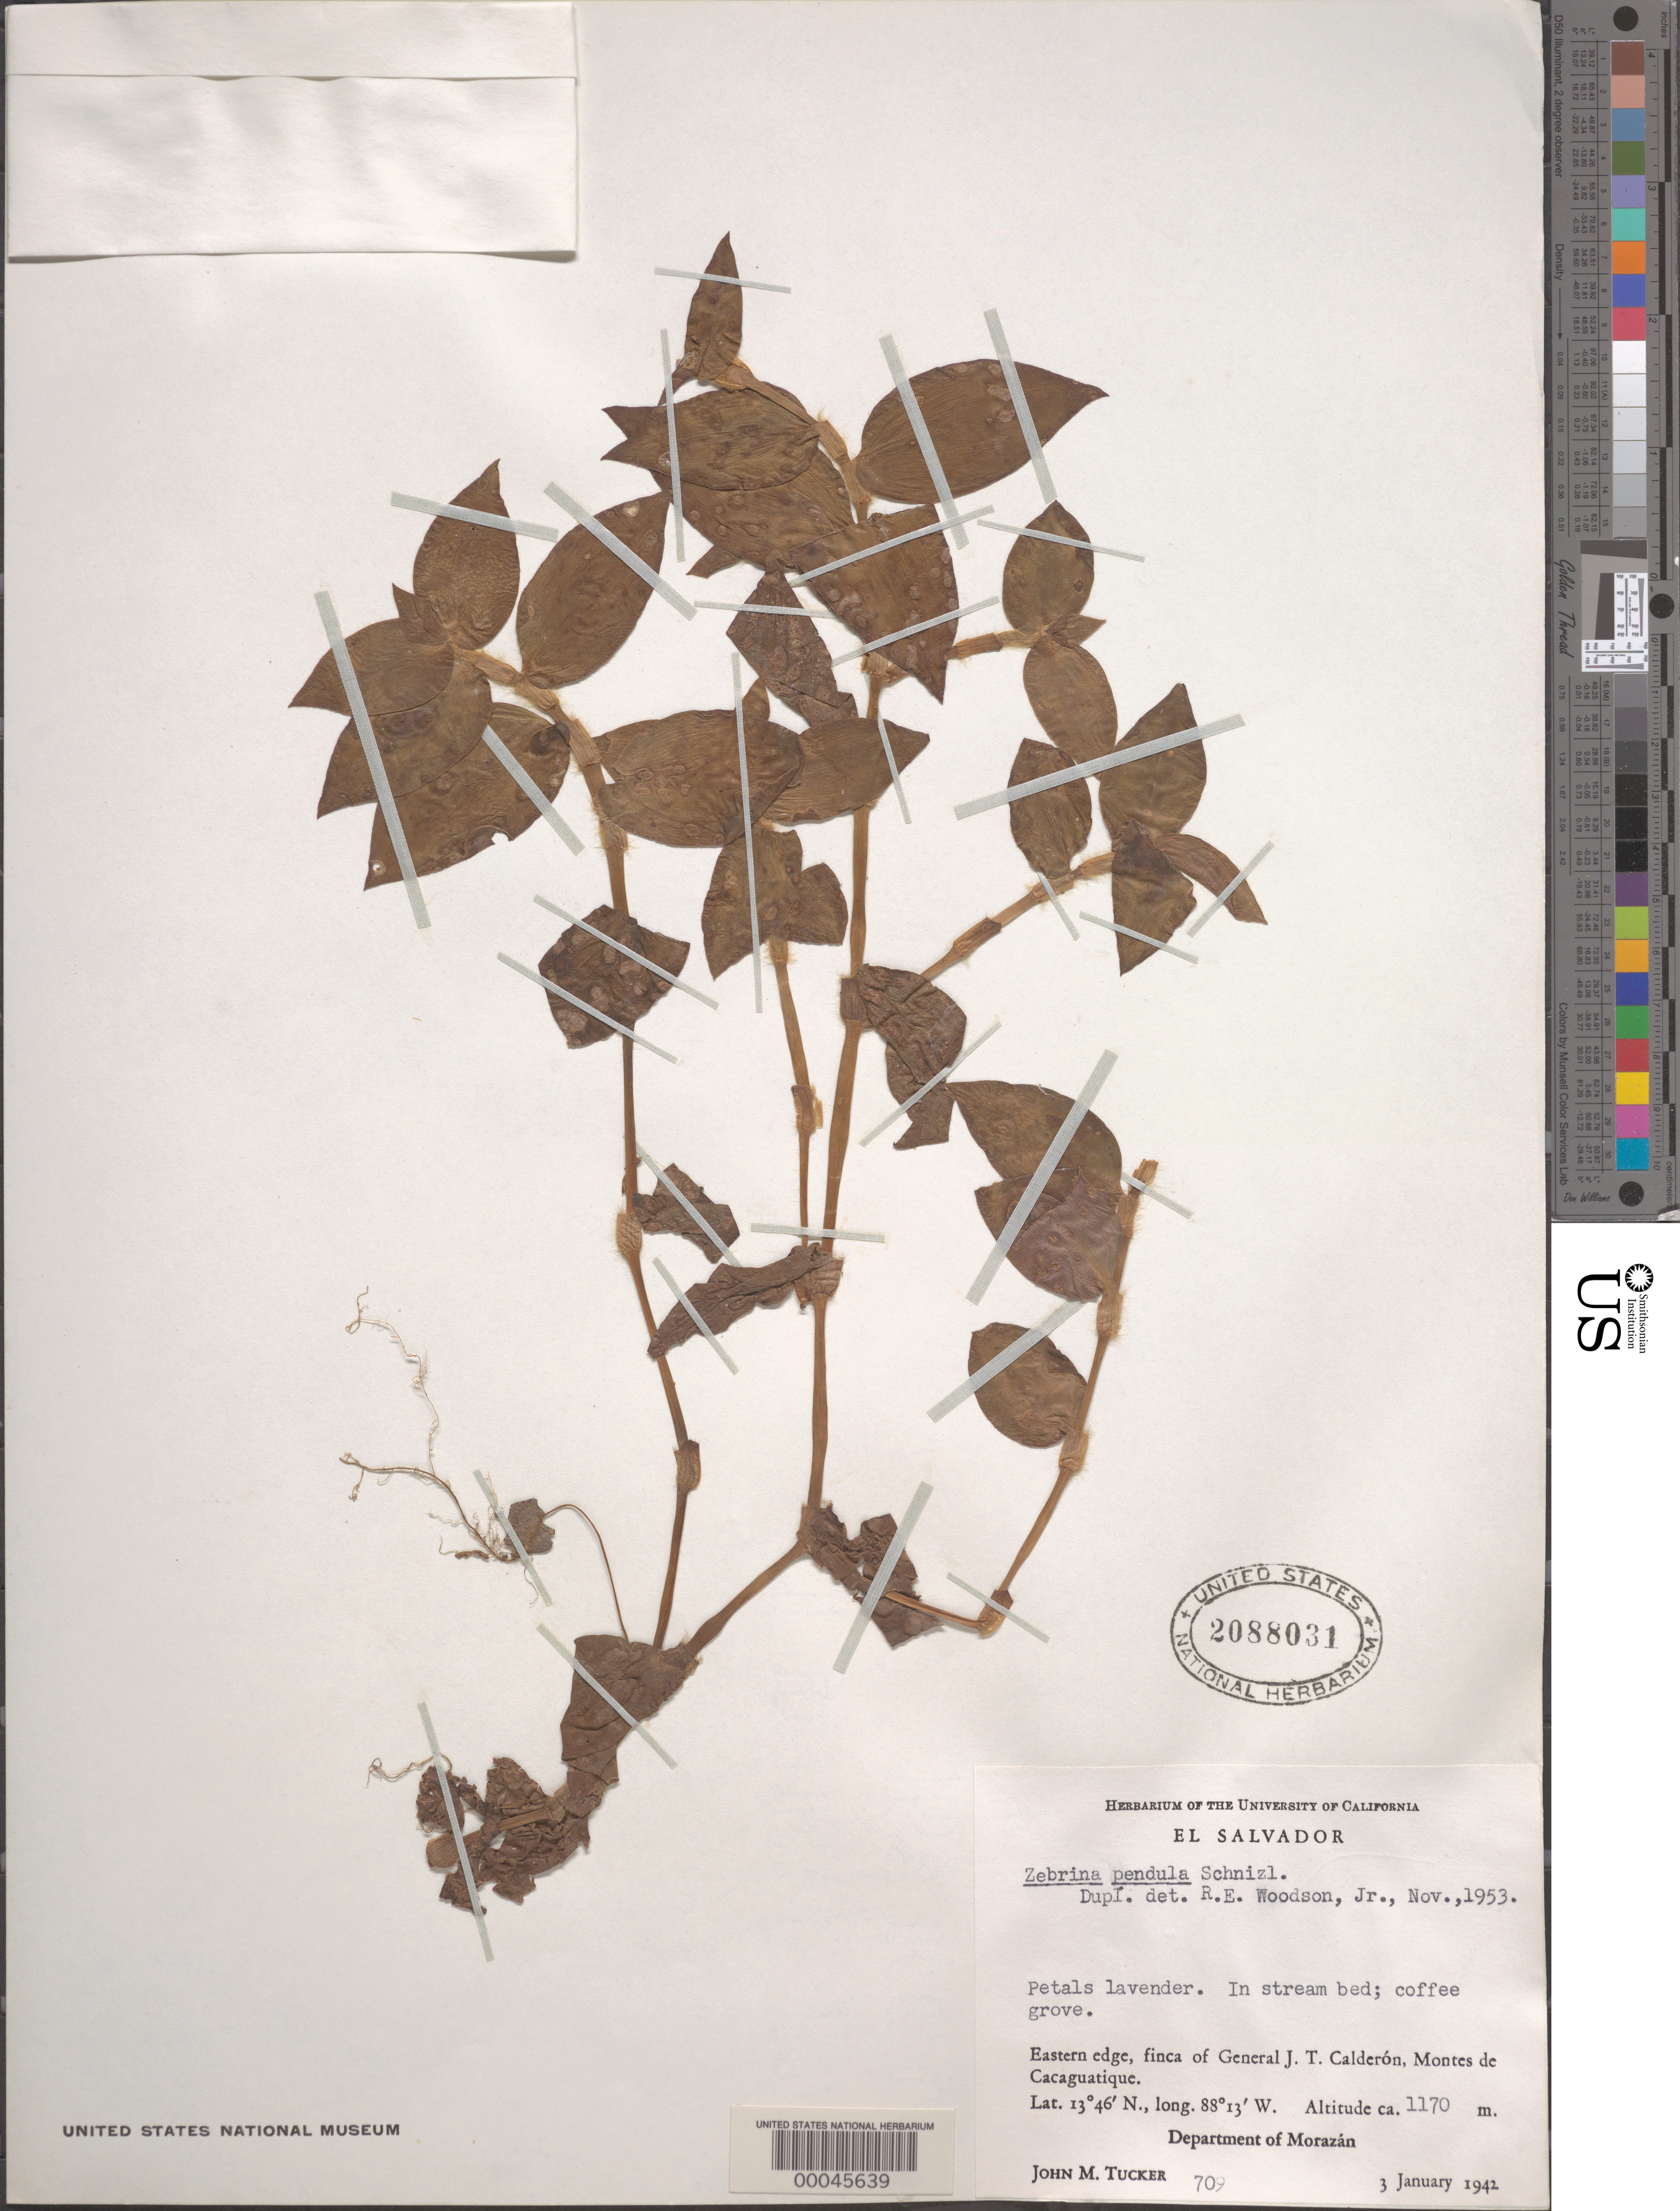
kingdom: Plantae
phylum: Tracheophyta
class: Liliopsida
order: Commelinales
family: Commelinaceae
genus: Tradescantia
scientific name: Tradescantia zebrina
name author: Bosse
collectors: J. M. Tucker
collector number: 709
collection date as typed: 03 Jan 1942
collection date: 1942-01-03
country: El Salvador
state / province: Morazán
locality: Montes de cacaguatique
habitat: Streambank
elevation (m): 1170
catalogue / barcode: US 2088031